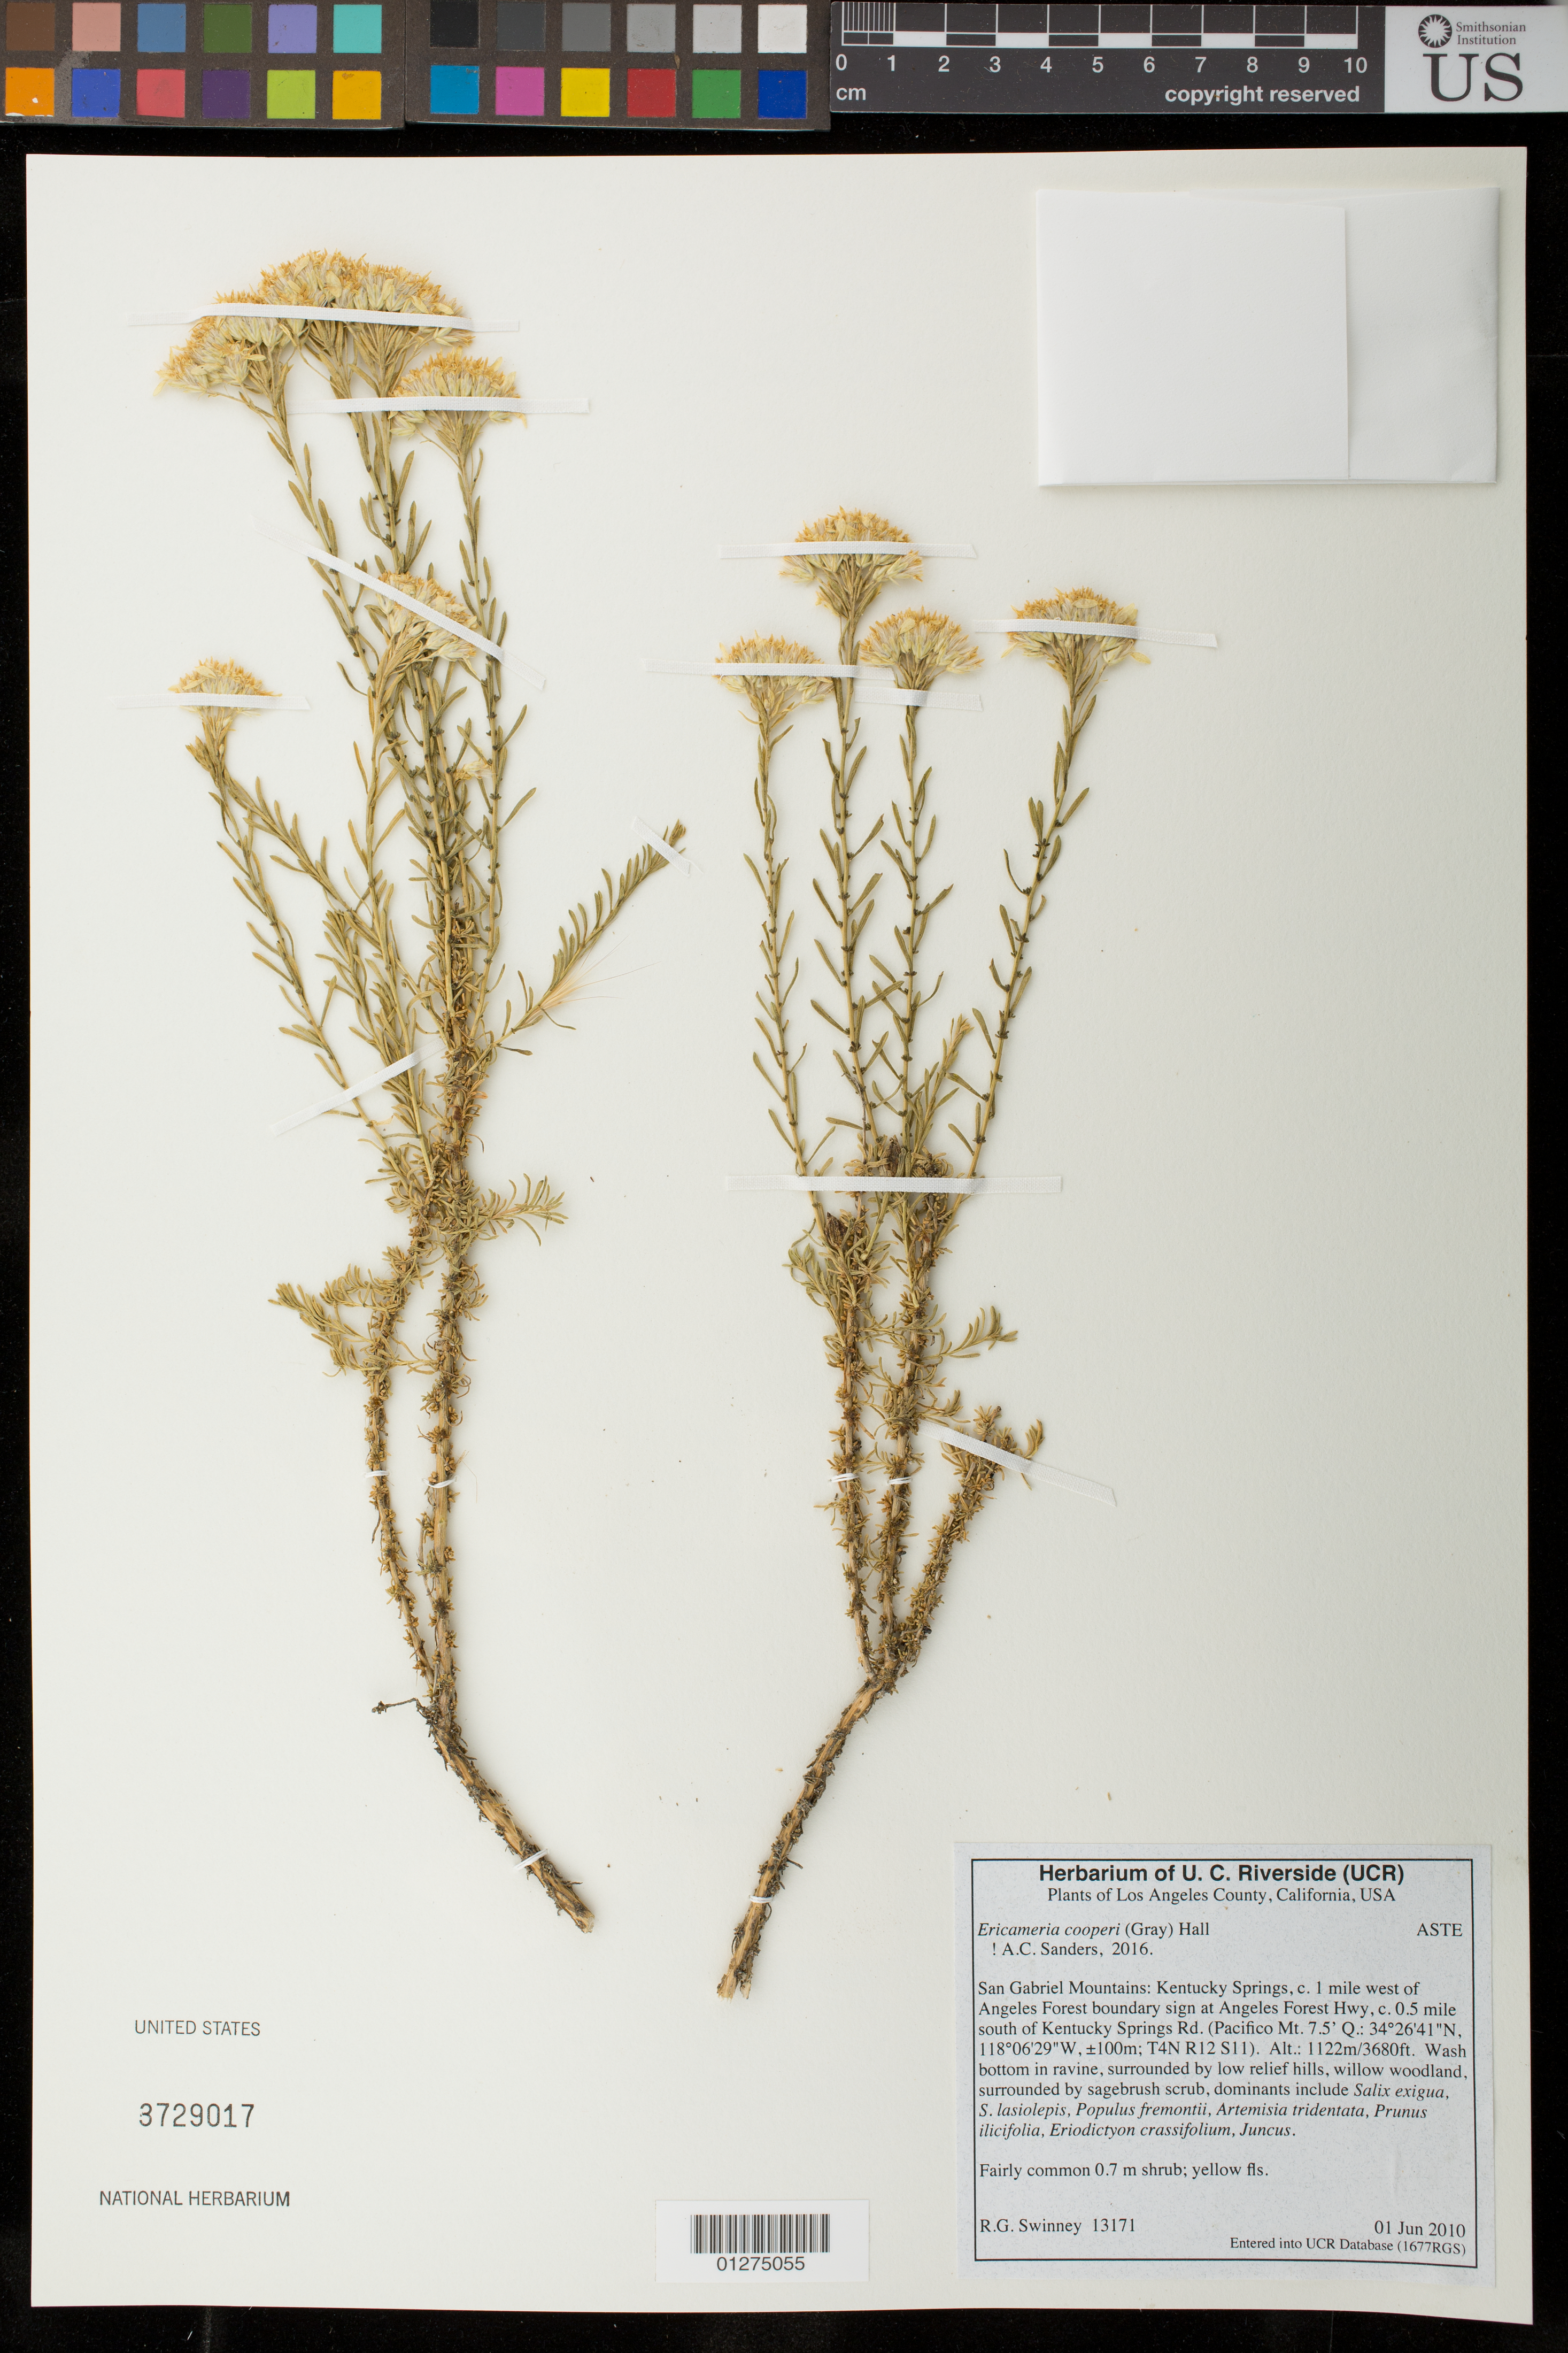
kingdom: Plantae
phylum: Tracheophyta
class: Magnoliopsida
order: Asterales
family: Asteraceae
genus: Ericameria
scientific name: Ericameria cooperi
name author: (A. Gray) Hall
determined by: Sanders, A. C.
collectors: R. Swinney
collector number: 13171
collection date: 2010-06-01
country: United States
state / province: California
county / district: Los Angeles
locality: San Gabriel Mountains, Kentucky Springs, c. 1 mile west of Angeles Forest boundary sign at Angeles Forest Hwy, c 0.5 mile south of Kentucky Springs Rd.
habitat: wash bottom in ravine, surrounded by low relief hills, willow woodland, surrounded by sagebrush scrub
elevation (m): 1122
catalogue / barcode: US 3729017